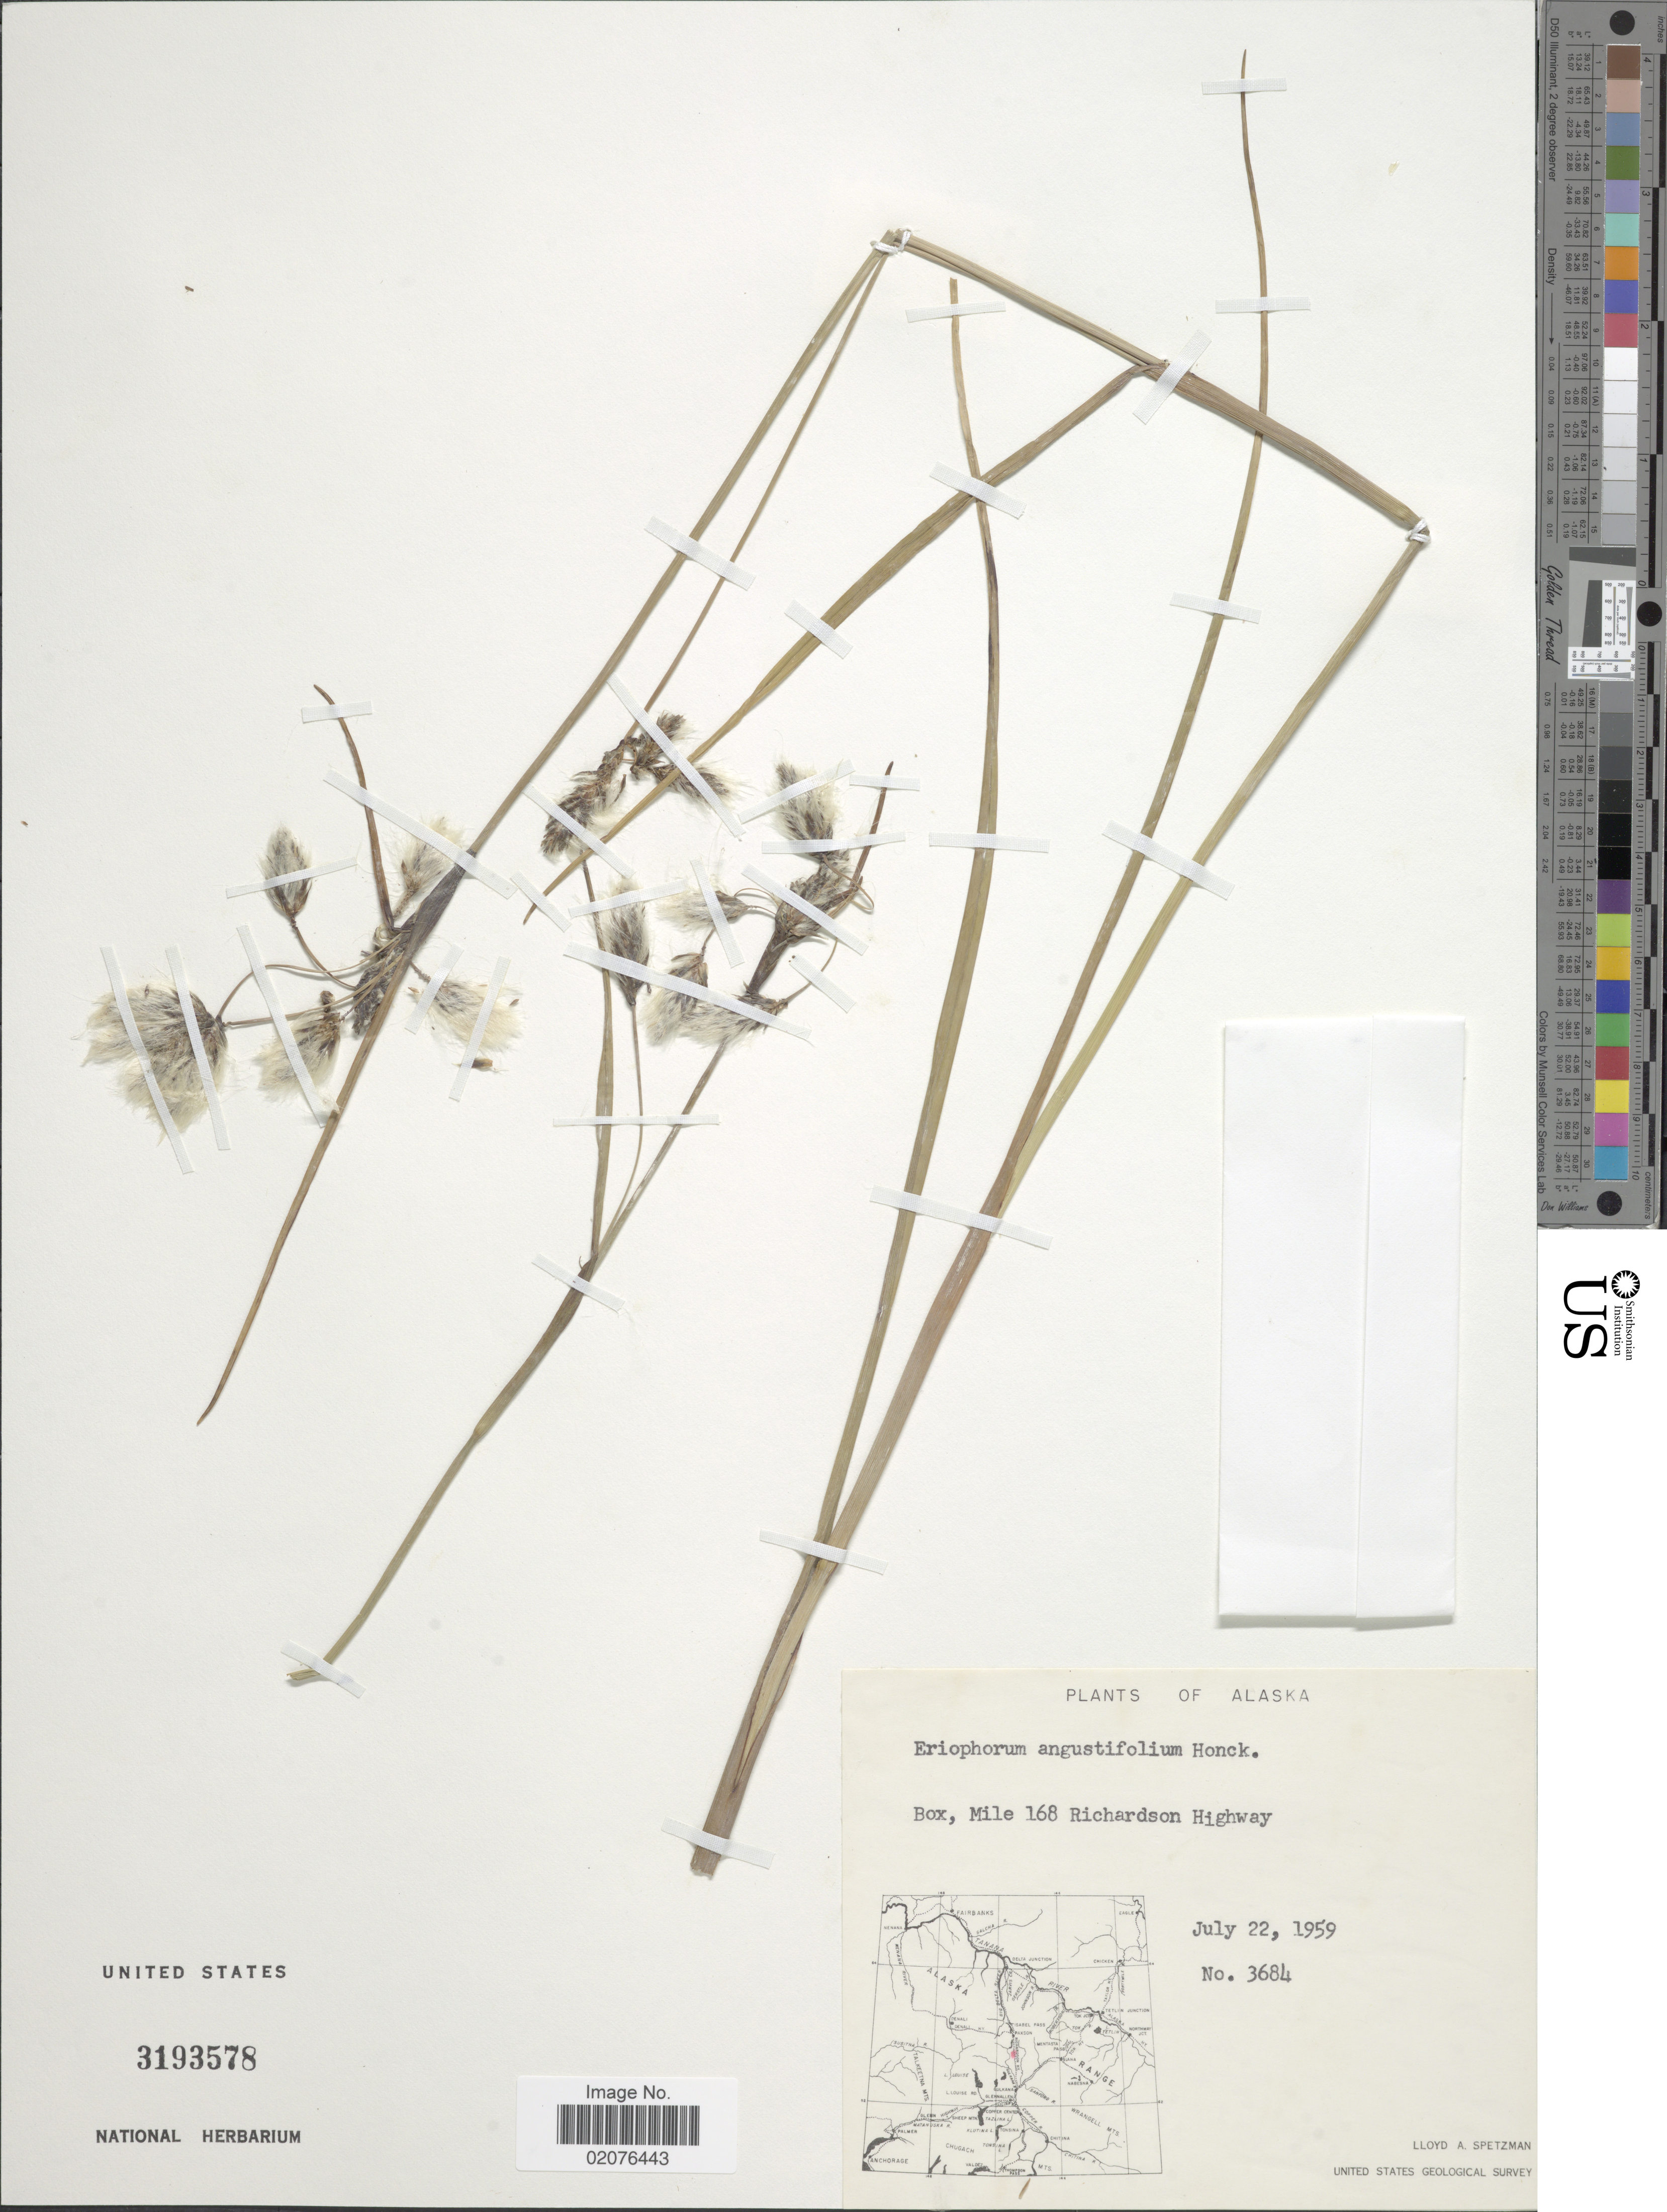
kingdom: Plantae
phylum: Tracheophyta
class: Liliopsida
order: Poales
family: Cyperaceae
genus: Eriophorum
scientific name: Eriophorum angustifolium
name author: Honck.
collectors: L. Spetzman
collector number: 3684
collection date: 1959-07-22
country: United States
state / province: Alaska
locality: Box, Mile 168 Richardson Highway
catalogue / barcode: US 3193578